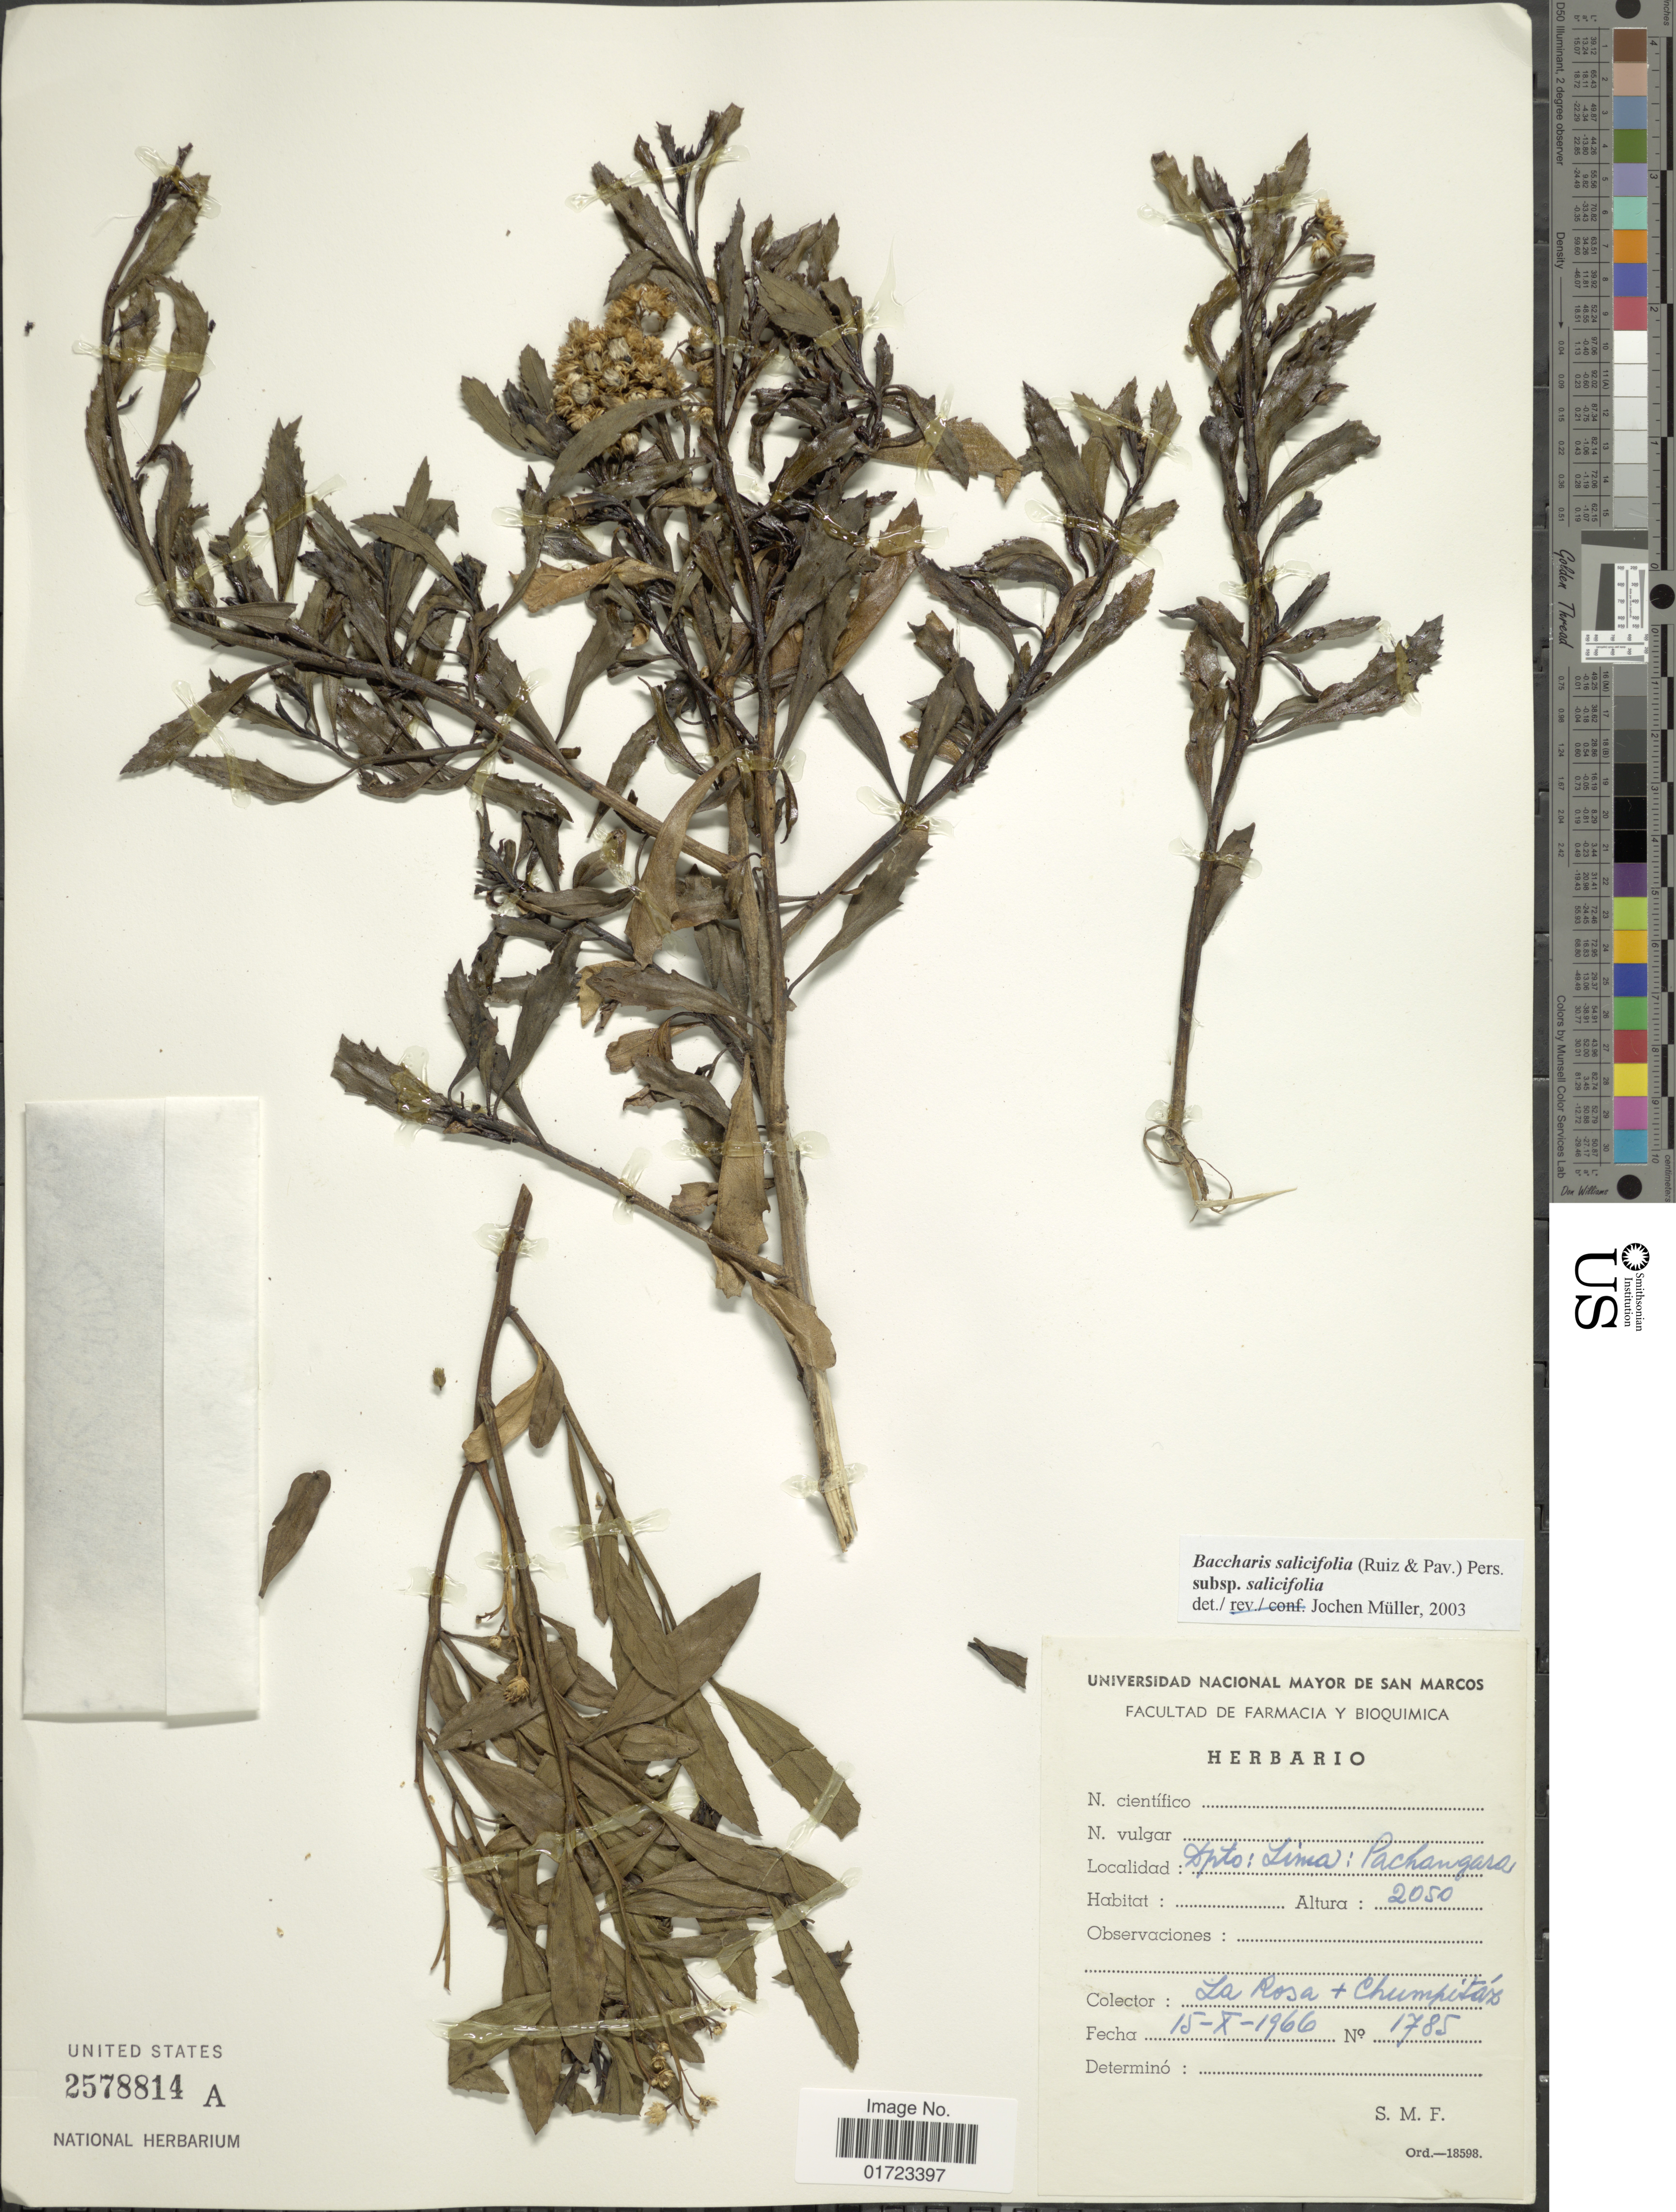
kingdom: Plantae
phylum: Tracheophyta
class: Magnoliopsida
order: Asterales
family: Asteraceae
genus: Baccharis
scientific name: Baccharis salicifolia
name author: (Ruiz & Pav.) Pers.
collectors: -. La Rosa & Chumpitáz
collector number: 1785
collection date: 1966-10-15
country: Peru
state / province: Lima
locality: Dpto: Lima: Pachangara.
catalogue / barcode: US 2578814A